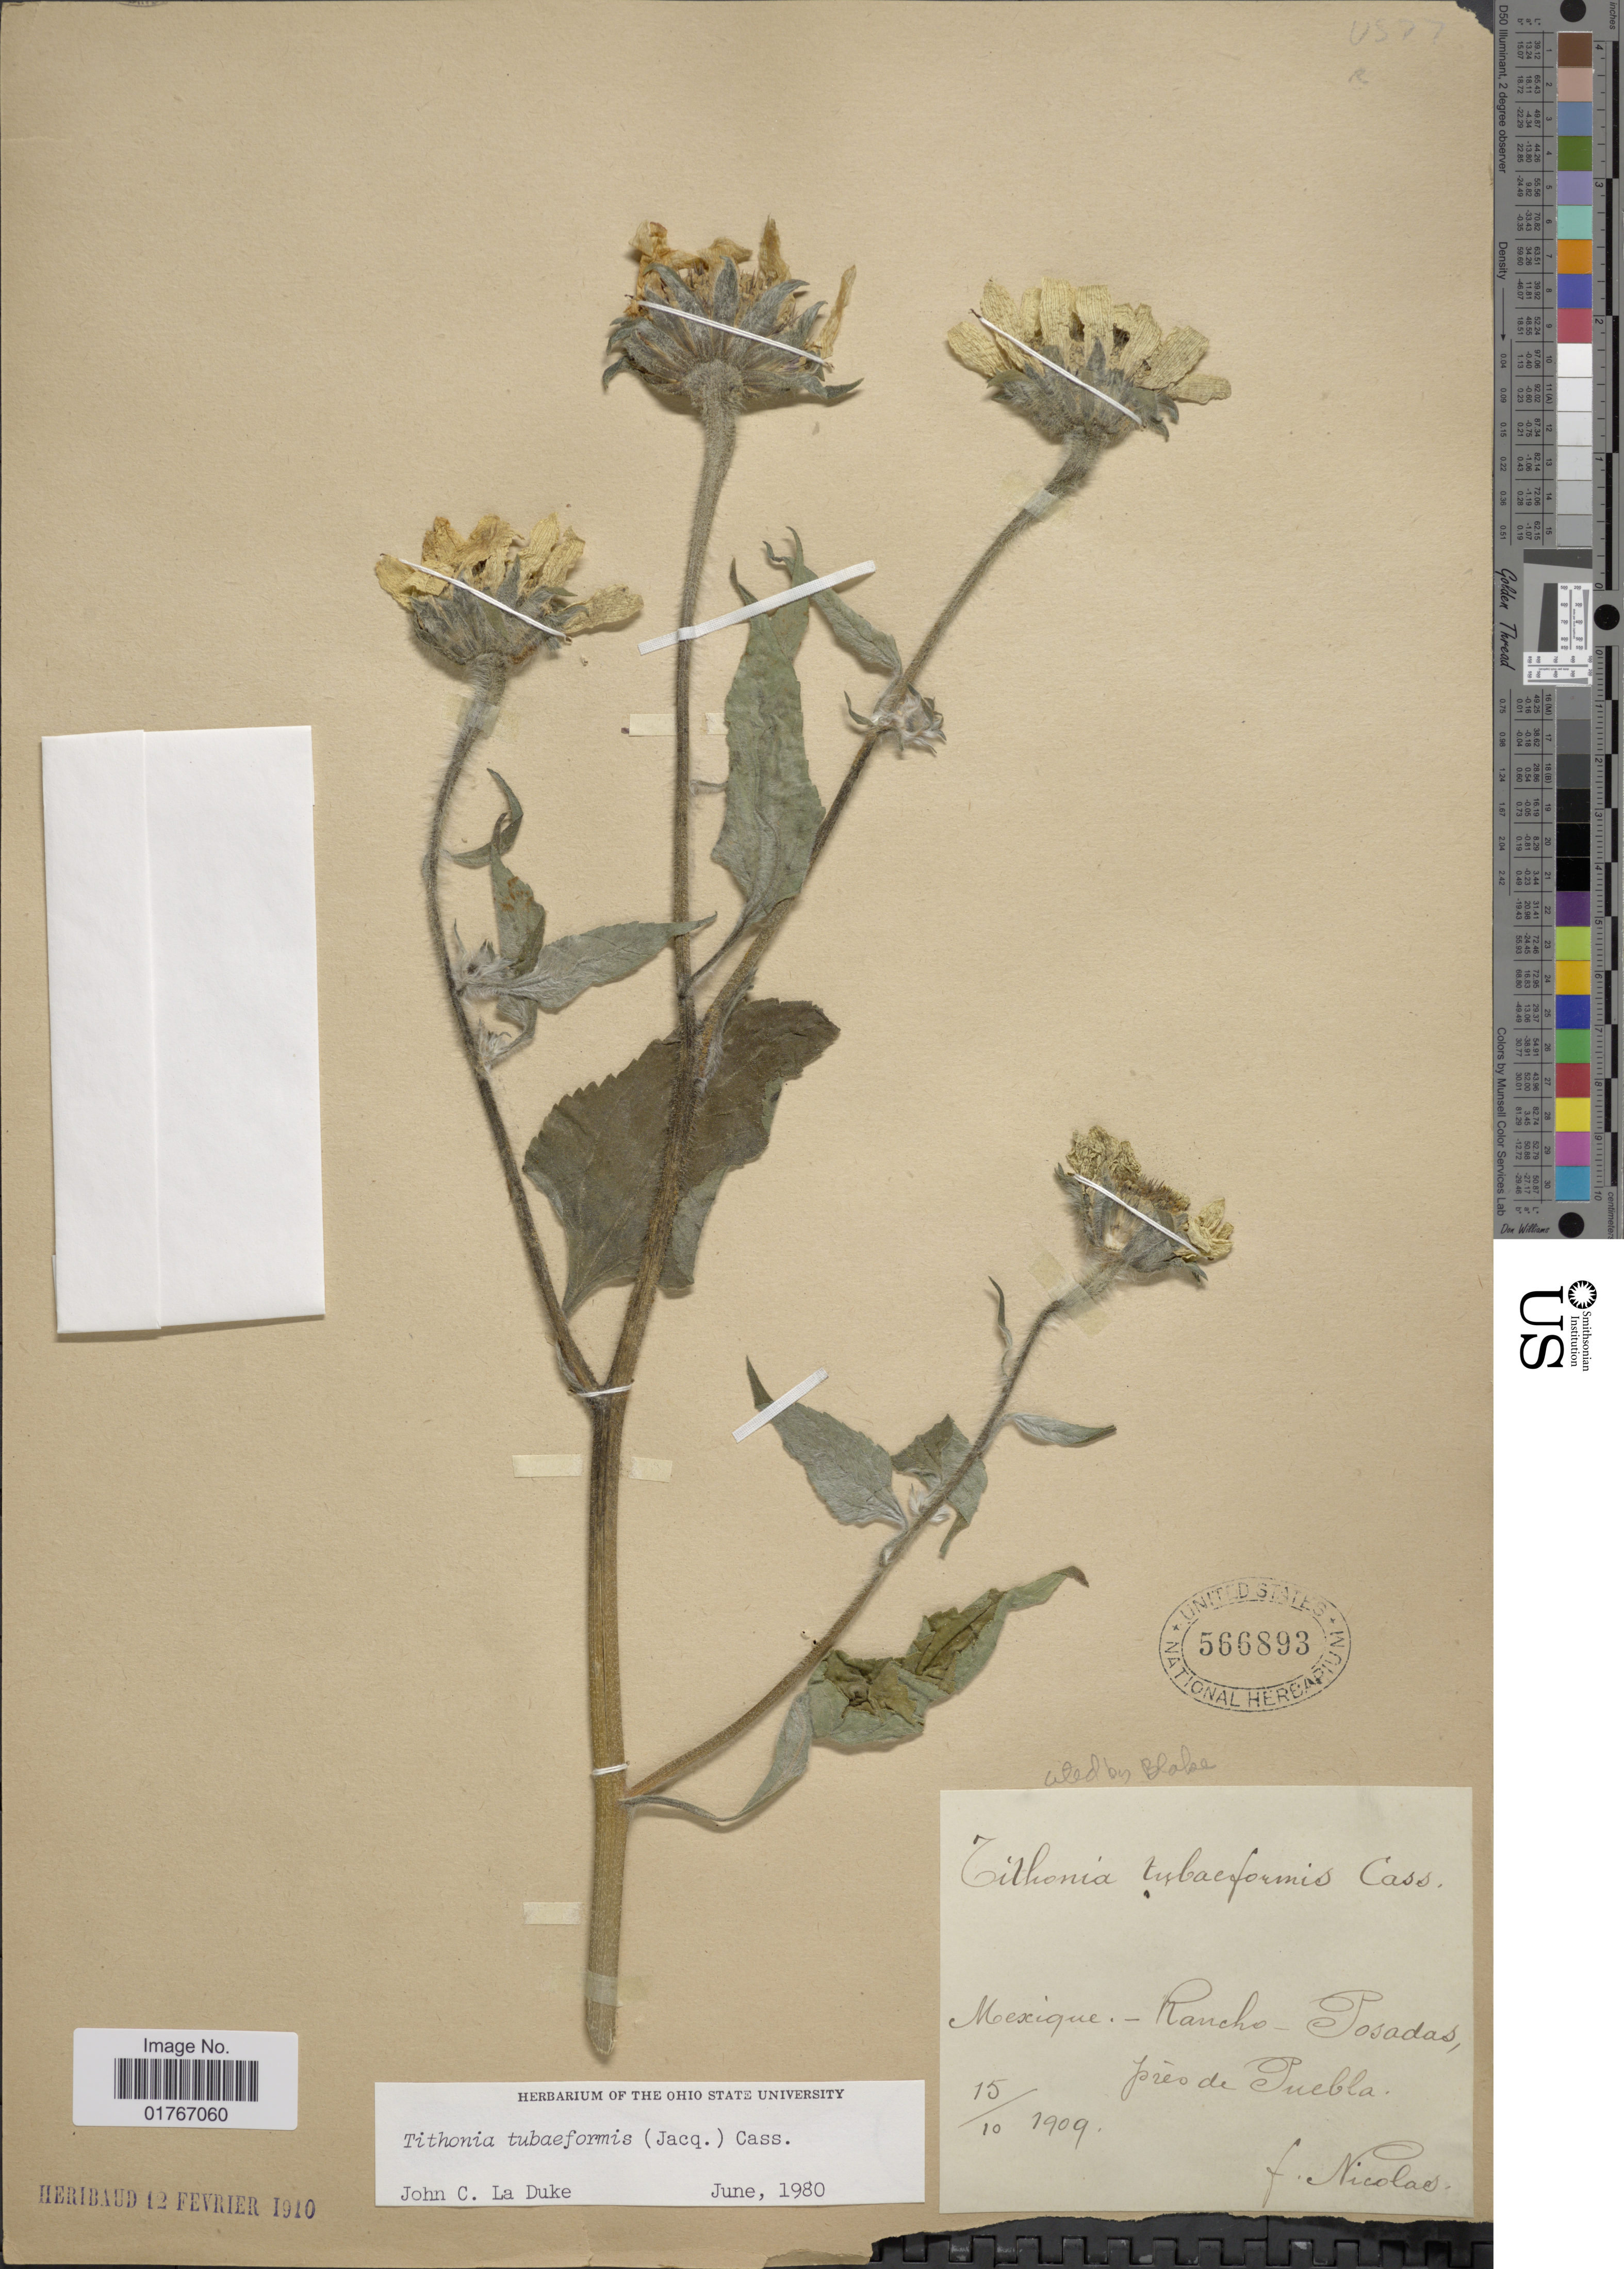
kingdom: Plantae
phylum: Tracheophyta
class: Magnoliopsida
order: Asterales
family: Asteraceae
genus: Tithonia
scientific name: Tithonia tubaeformis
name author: (Jacq.) Cass.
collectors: F. Nicolas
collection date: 1909-10-15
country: Mexico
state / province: Puebla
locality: Rancho-Posadas, pres de Puebla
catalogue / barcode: US 566893